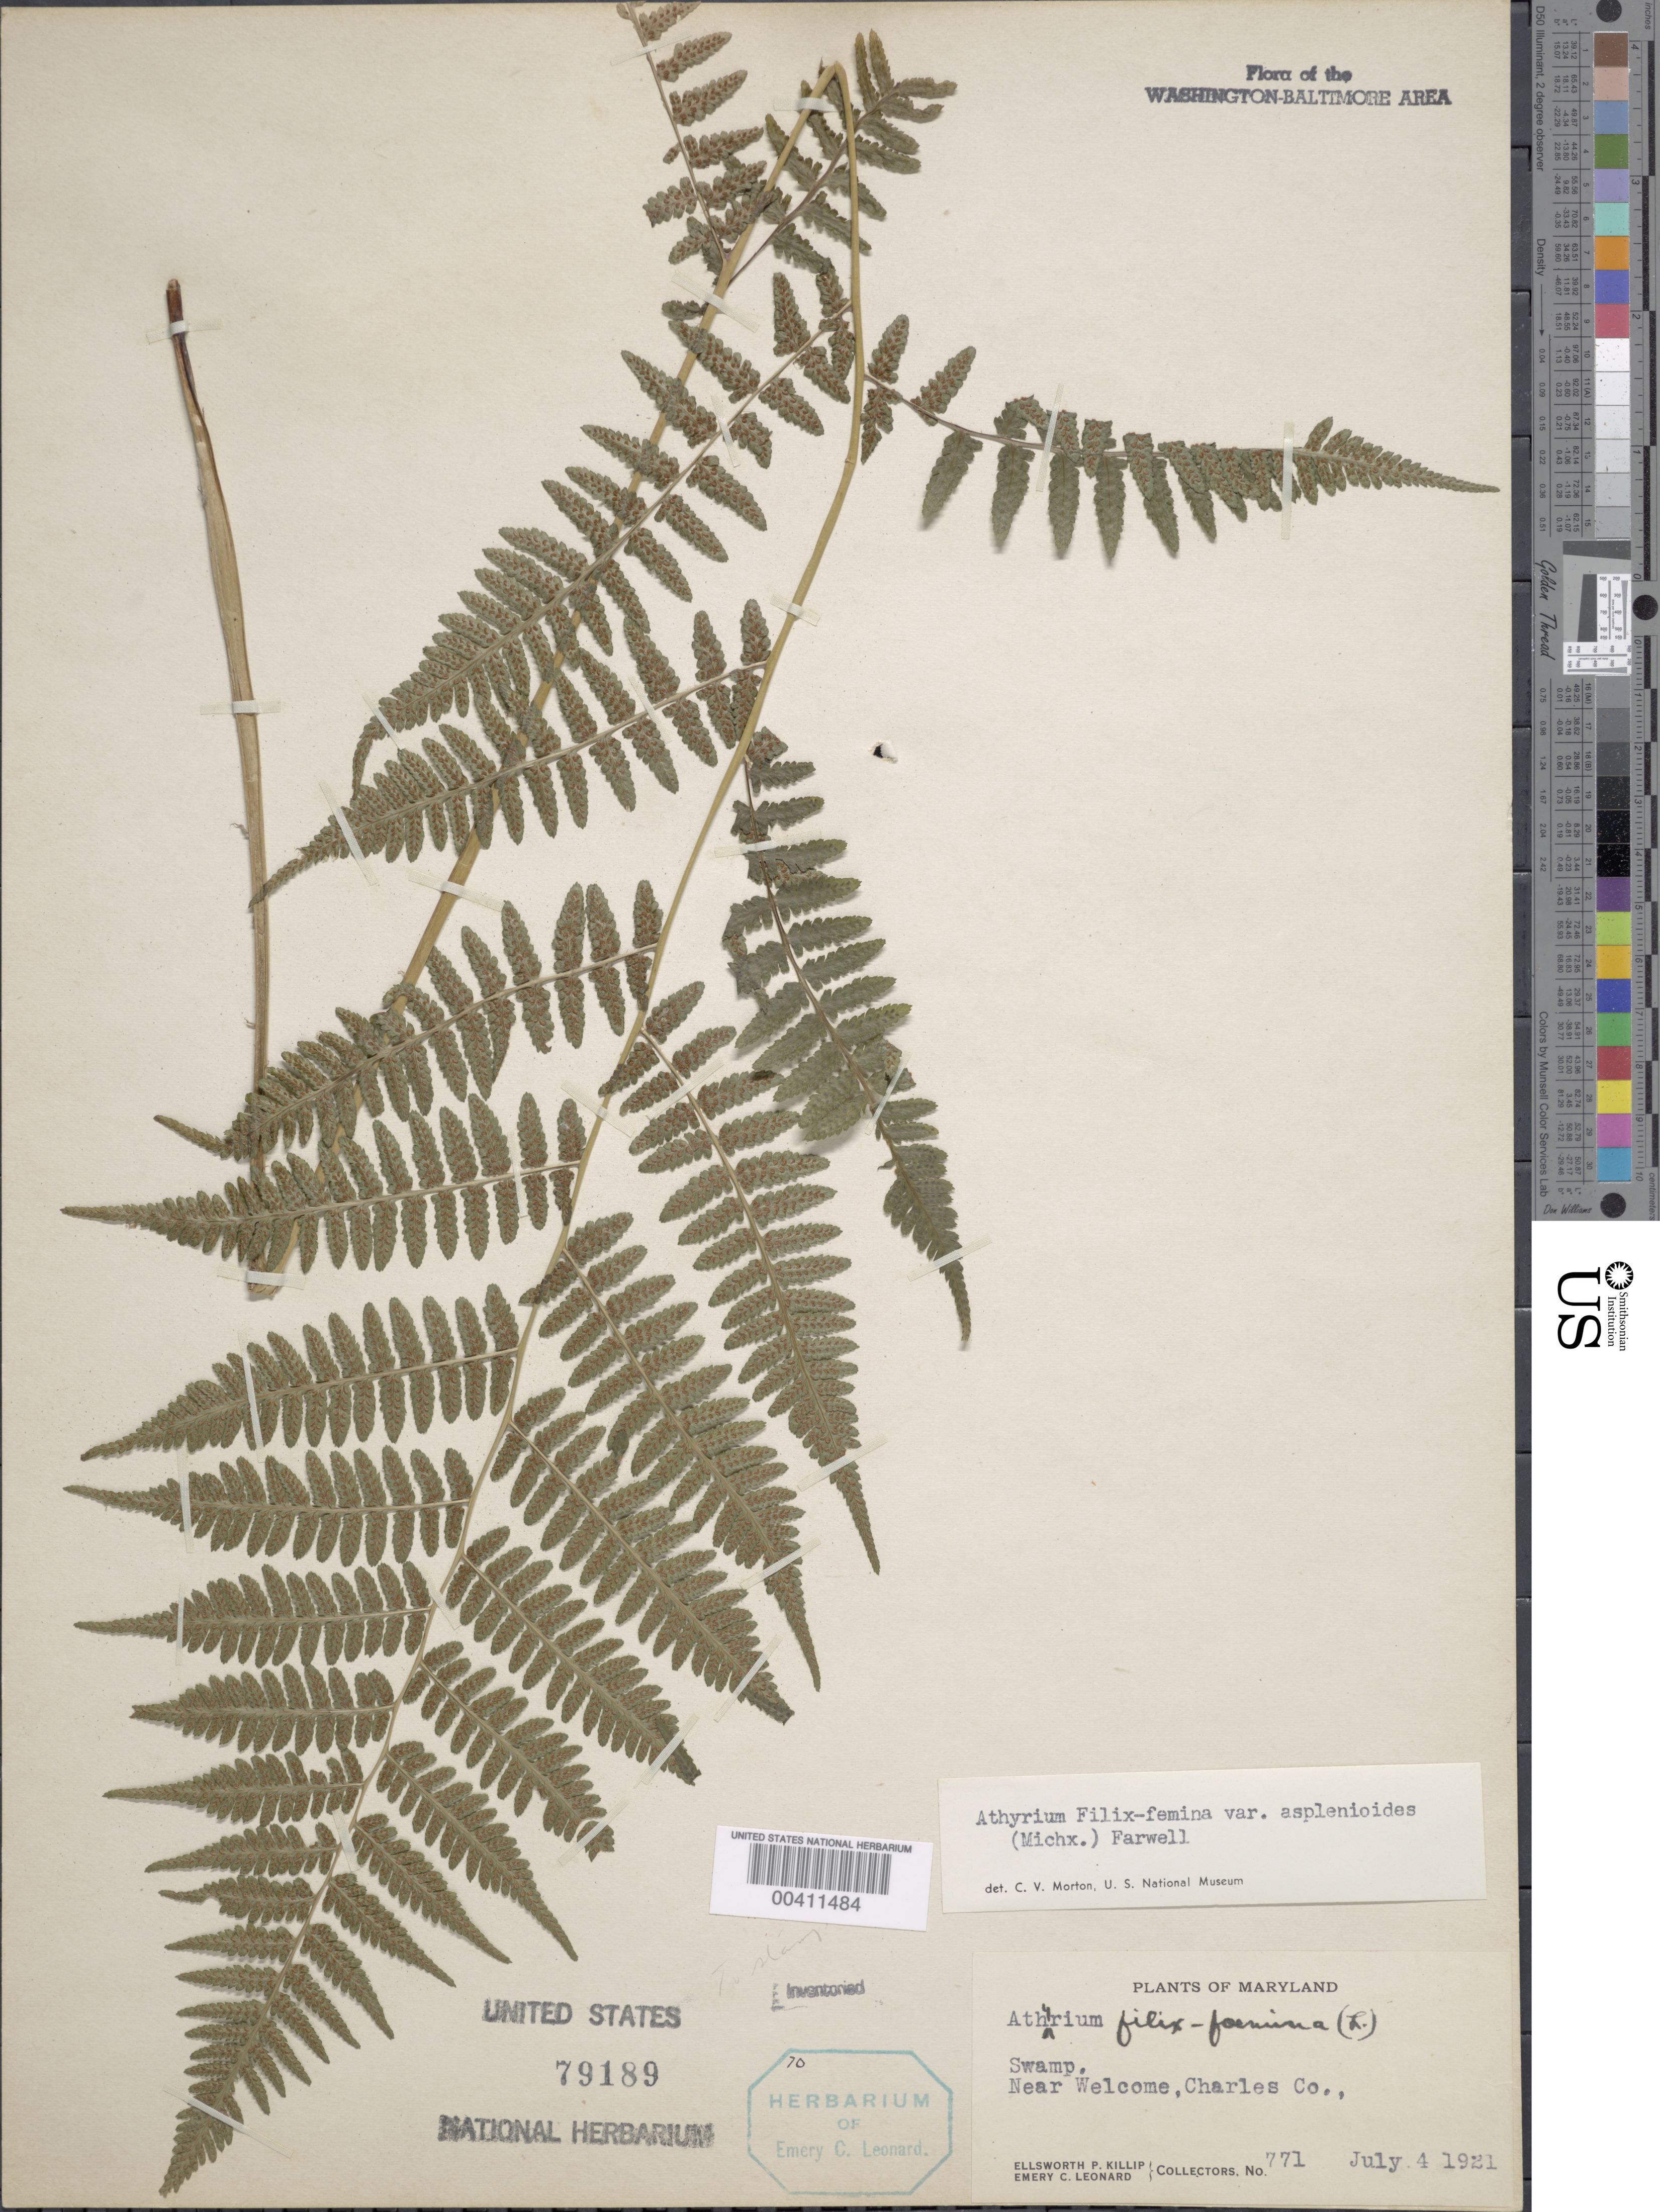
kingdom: Plantae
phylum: Tracheophyta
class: Polypodiopsida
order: Polypodiales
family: Athyriaceae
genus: Athyrium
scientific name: Athyrium filix-femina var. asplenioides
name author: (Michx.) Farw.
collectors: E. P. Killip & E. C. Leonard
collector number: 771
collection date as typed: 04 Jul 1921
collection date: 1921-07-04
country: United States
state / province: Maryland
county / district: Charles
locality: Welcome vicinity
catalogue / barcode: US 79189